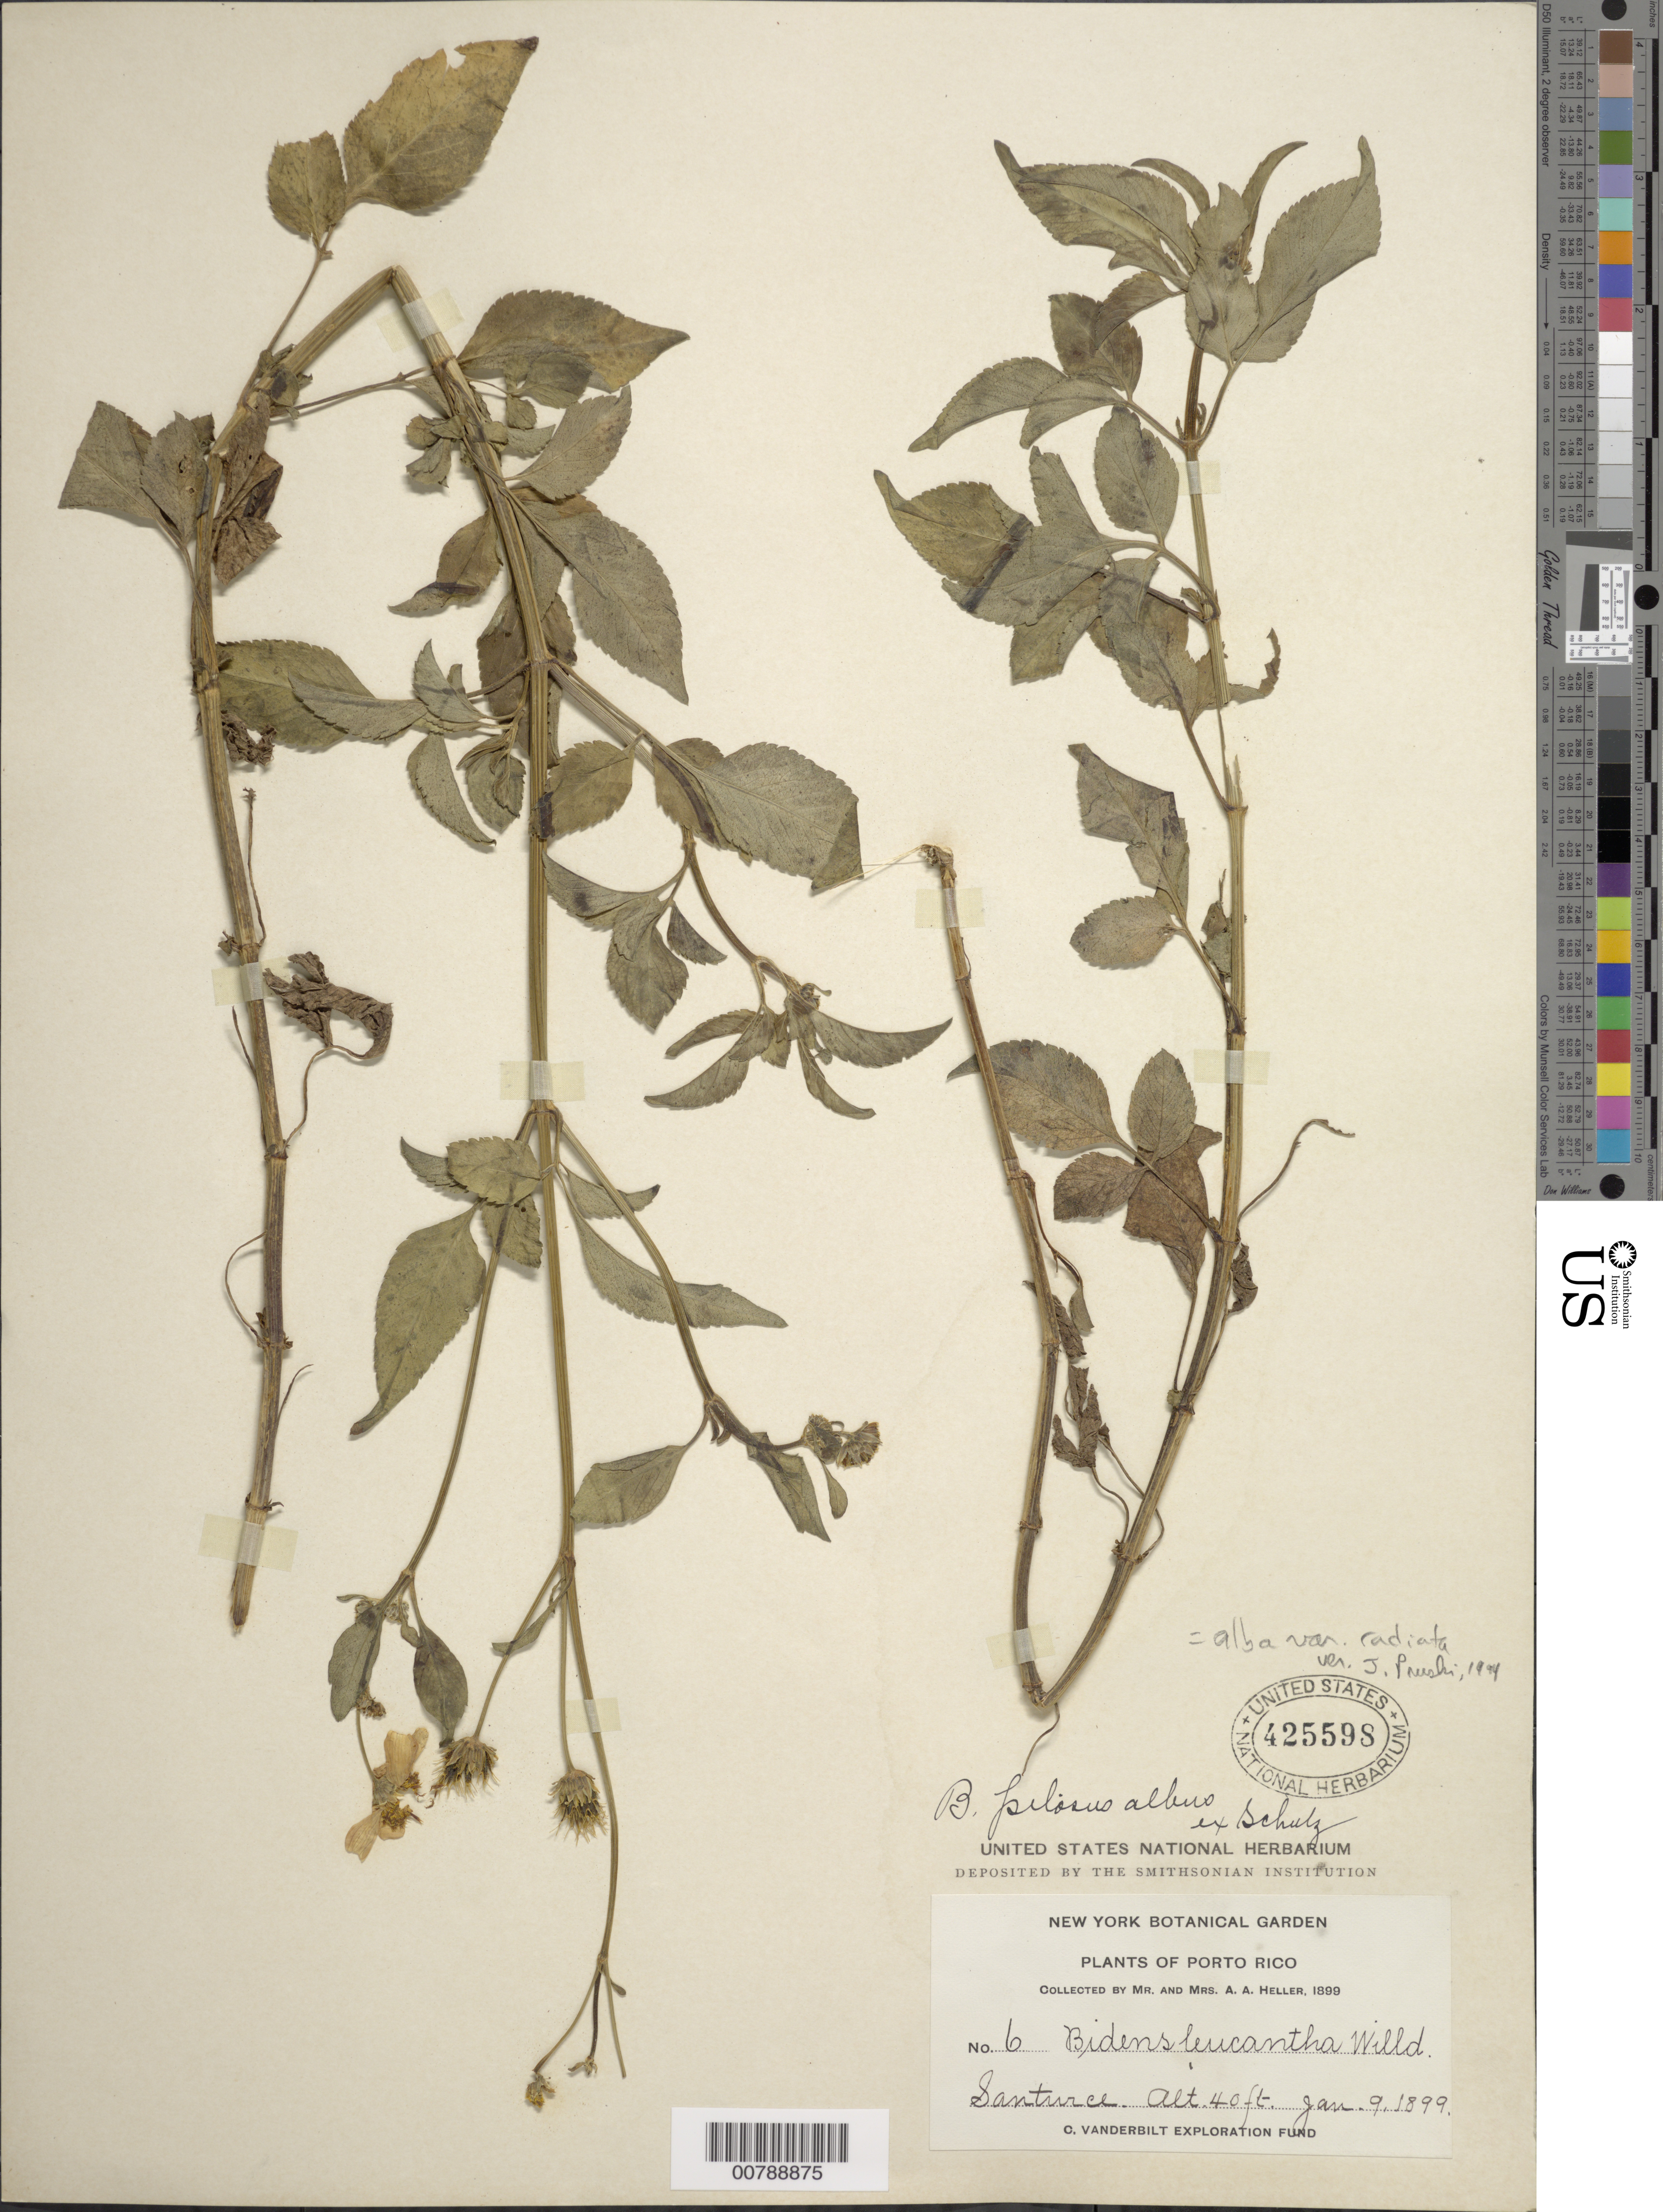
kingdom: Plantae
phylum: Tracheophyta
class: Magnoliopsida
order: Asterales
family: Asteraceae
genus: Bidens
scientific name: Bidens alba var. radiata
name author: (Sch. Bip.) R.E. Ballard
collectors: A. A. Heller & E. G. Heller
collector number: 6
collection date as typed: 09 Jan 1899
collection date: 1899-01-09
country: Puerto Rico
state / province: San Juan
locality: Santurce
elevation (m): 12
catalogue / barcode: US 425598